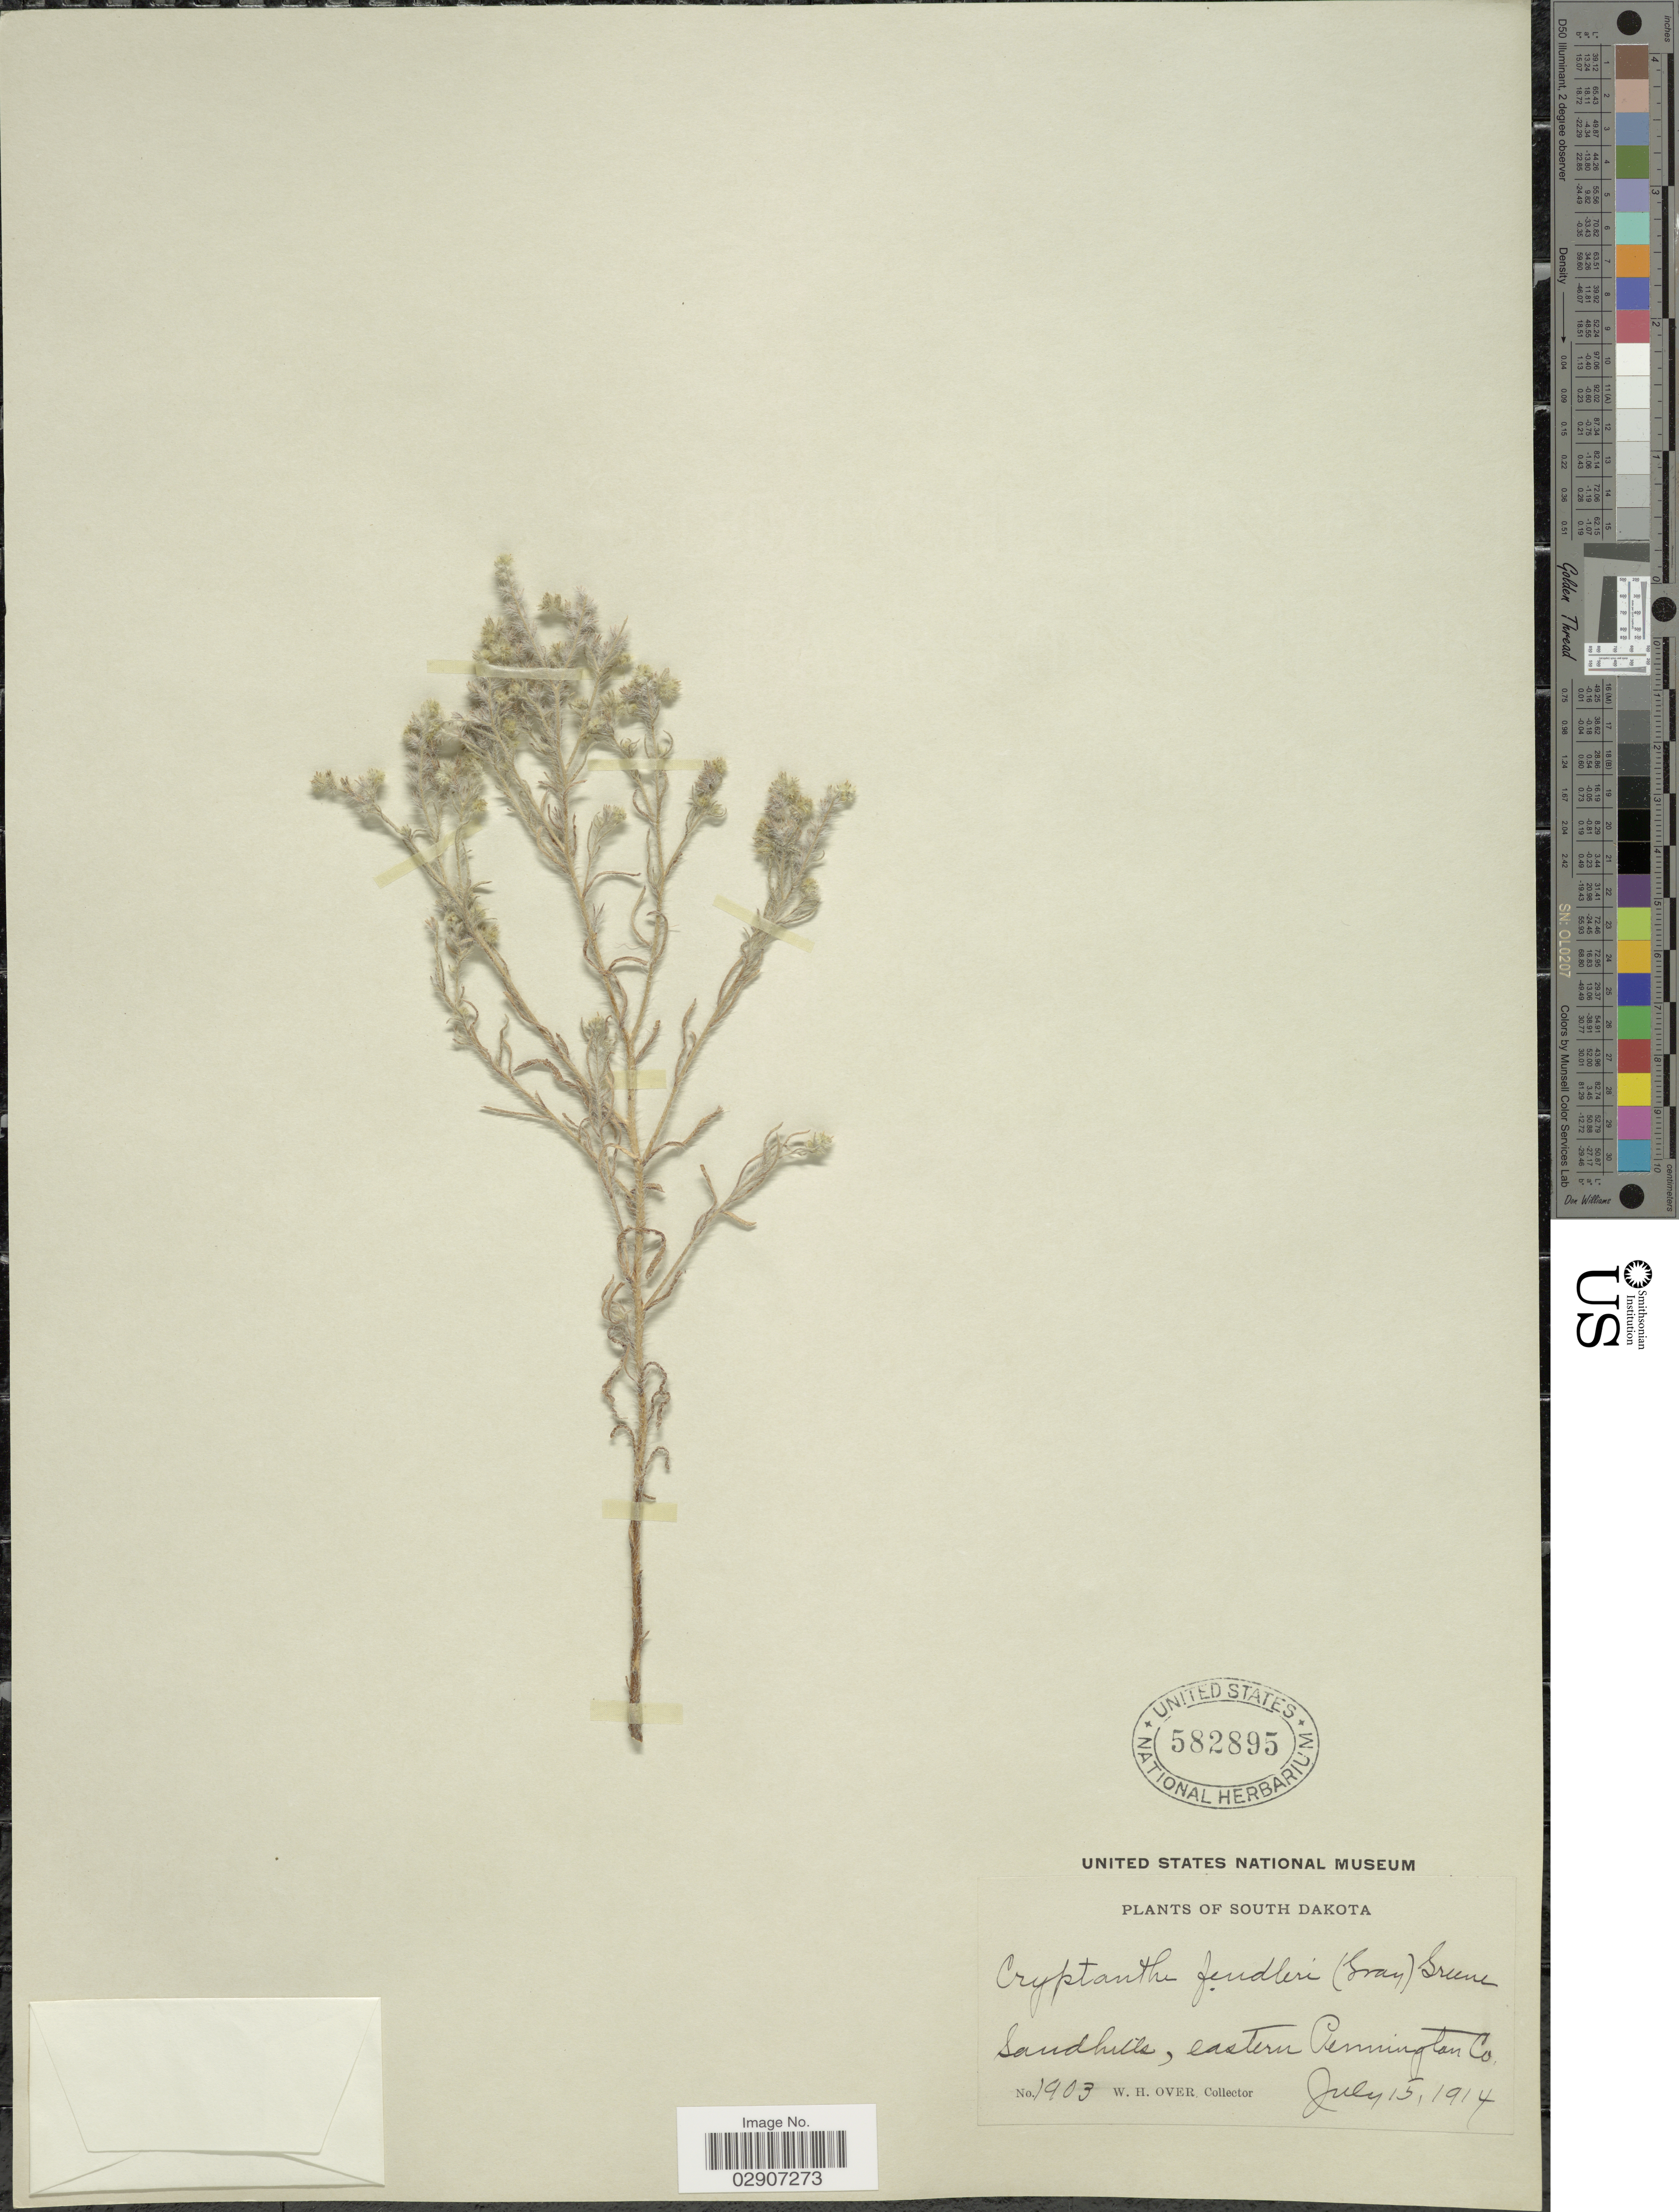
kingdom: Plantae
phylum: Tracheophyta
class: Magnoliopsida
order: Boraginales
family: Boraginaceae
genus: Cryptantha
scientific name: Cryptantha fendleri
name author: (A. Gray) Greene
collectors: W. Over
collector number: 1903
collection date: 1914-07-15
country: United States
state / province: South Dakota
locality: Eastern Pennington Co.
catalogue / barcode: US 582895